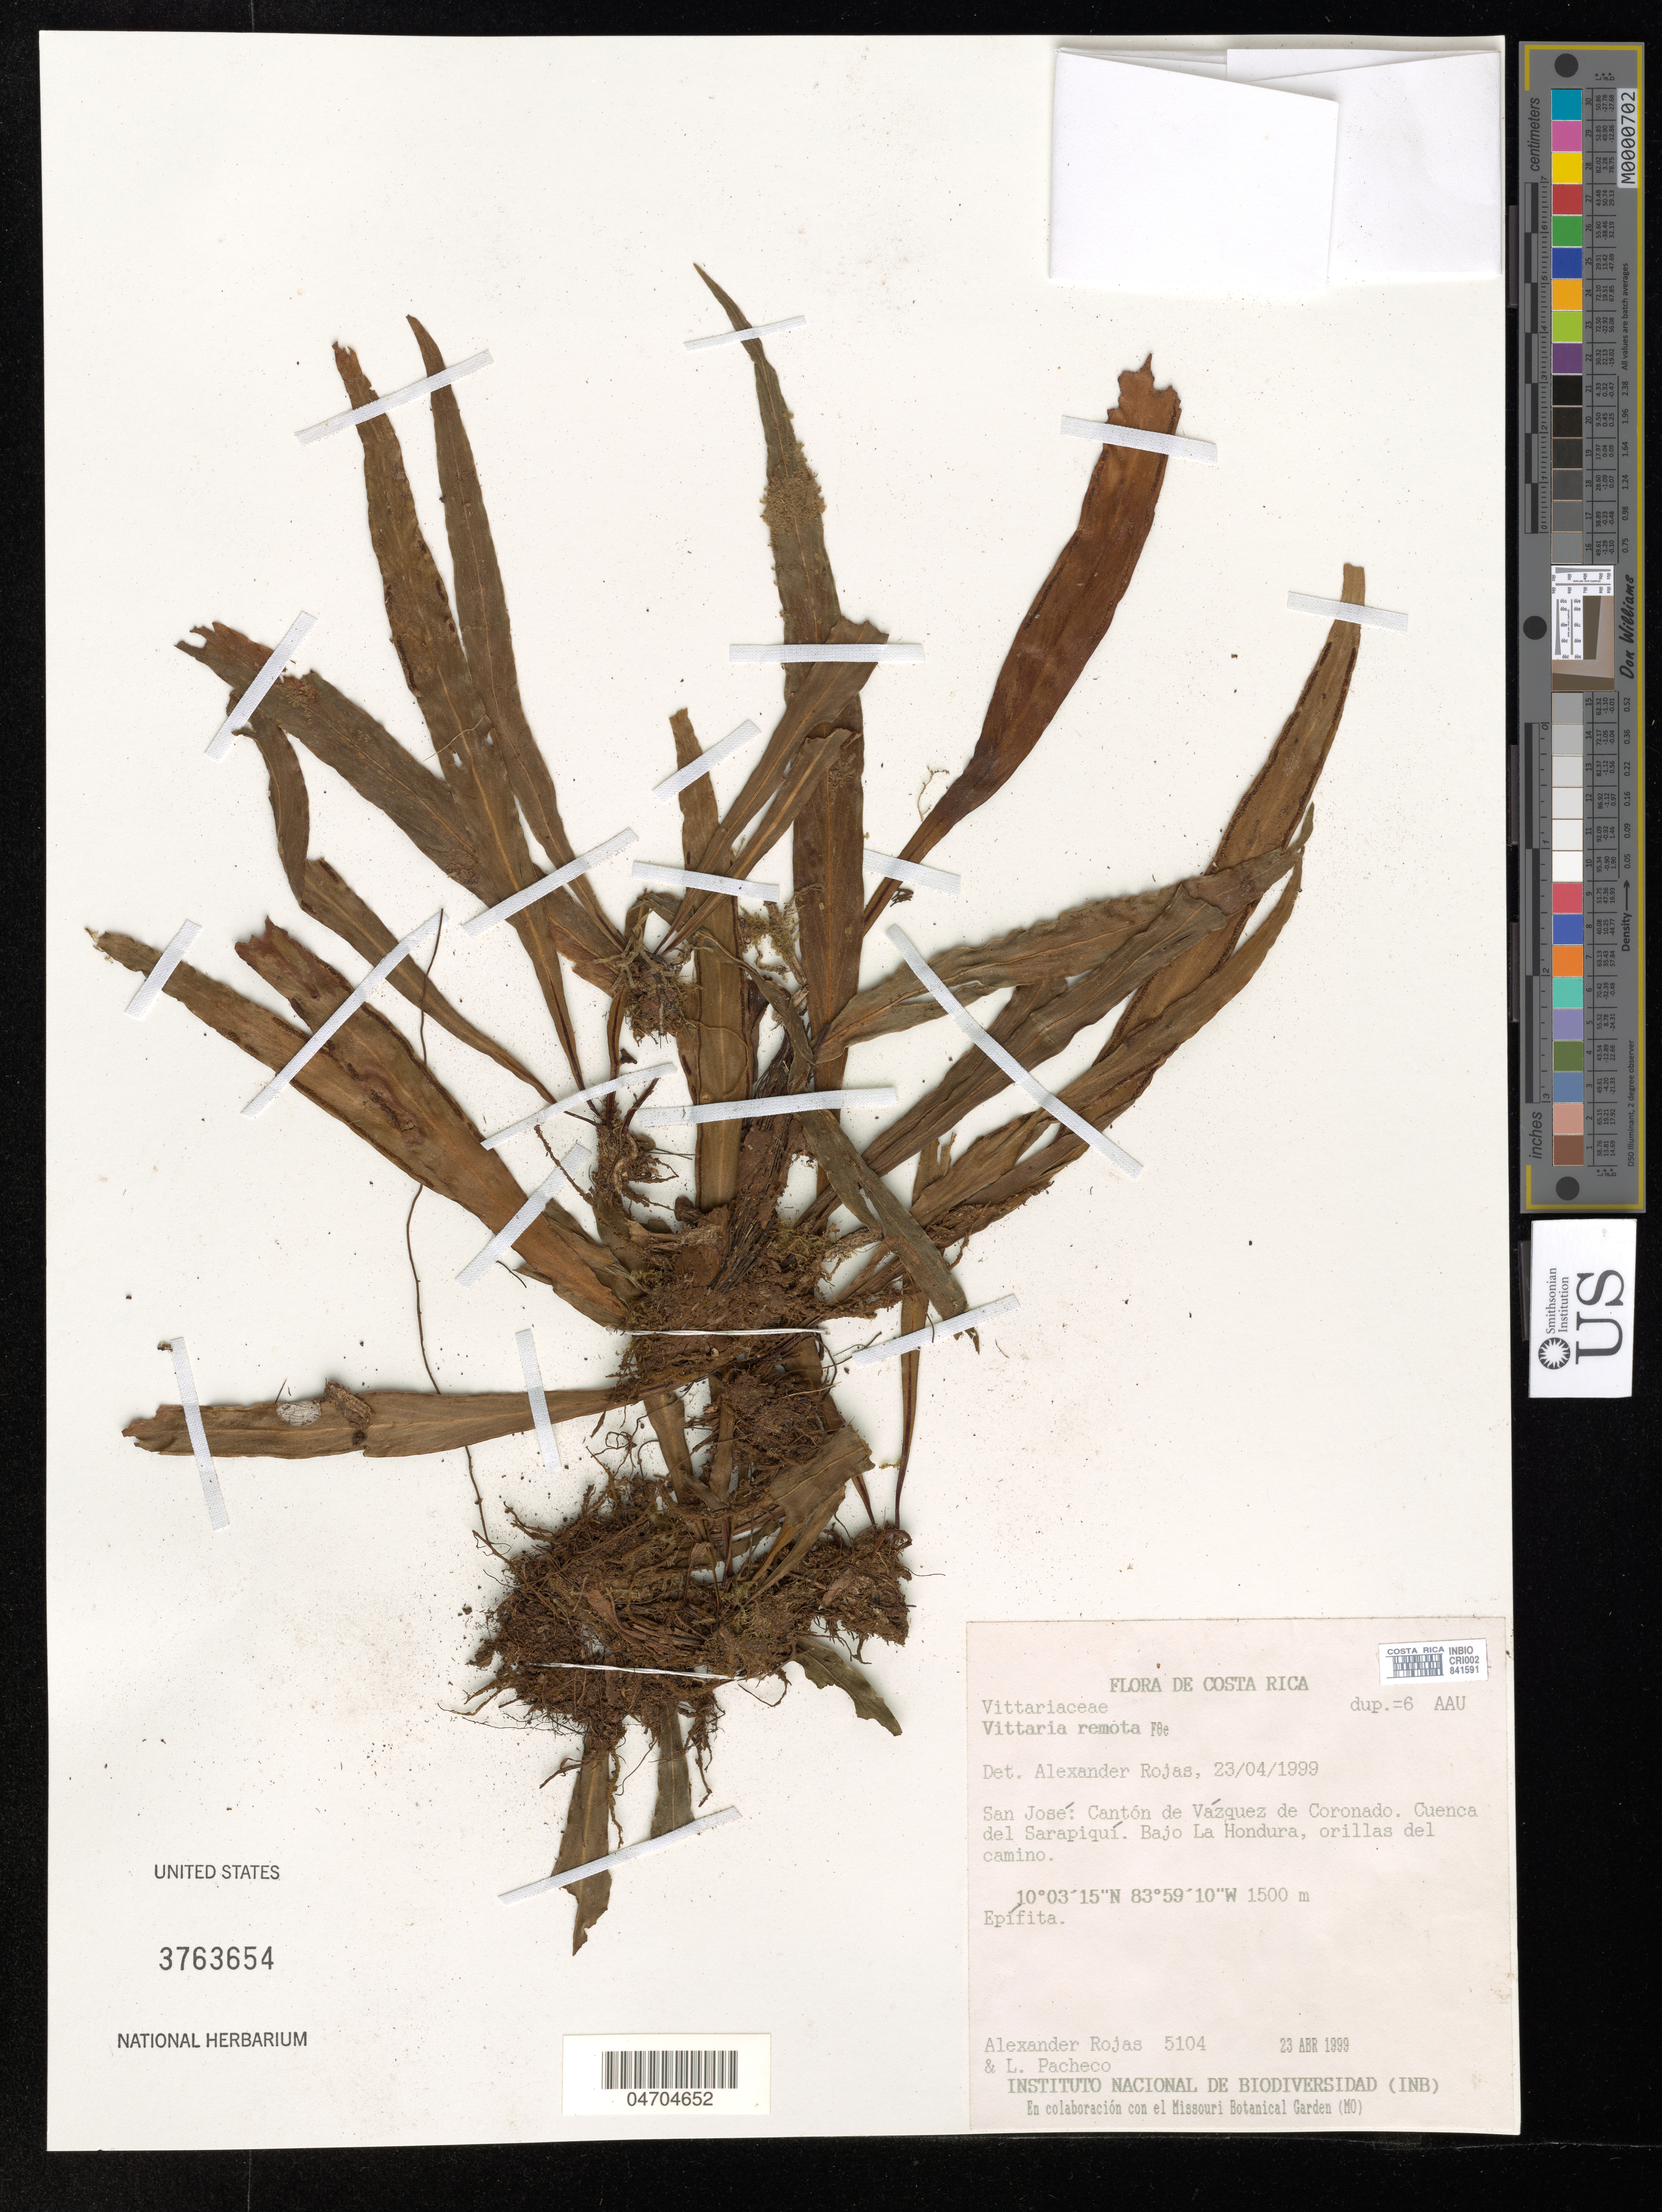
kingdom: Plantae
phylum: Tracheophyta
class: Polypodiopsida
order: Polypodiales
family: Pteridaceae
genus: Vittaria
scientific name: Vittaria remota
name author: Fée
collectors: A. Rojas & L. Pacheco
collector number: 5104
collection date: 1999-04-23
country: Costa Rica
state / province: San José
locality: Cantón de Vázquez de Coronado. Cuenca del Sarapiquí. Bajo La Hondura, orillas del camino.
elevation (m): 1500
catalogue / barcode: US 3763654